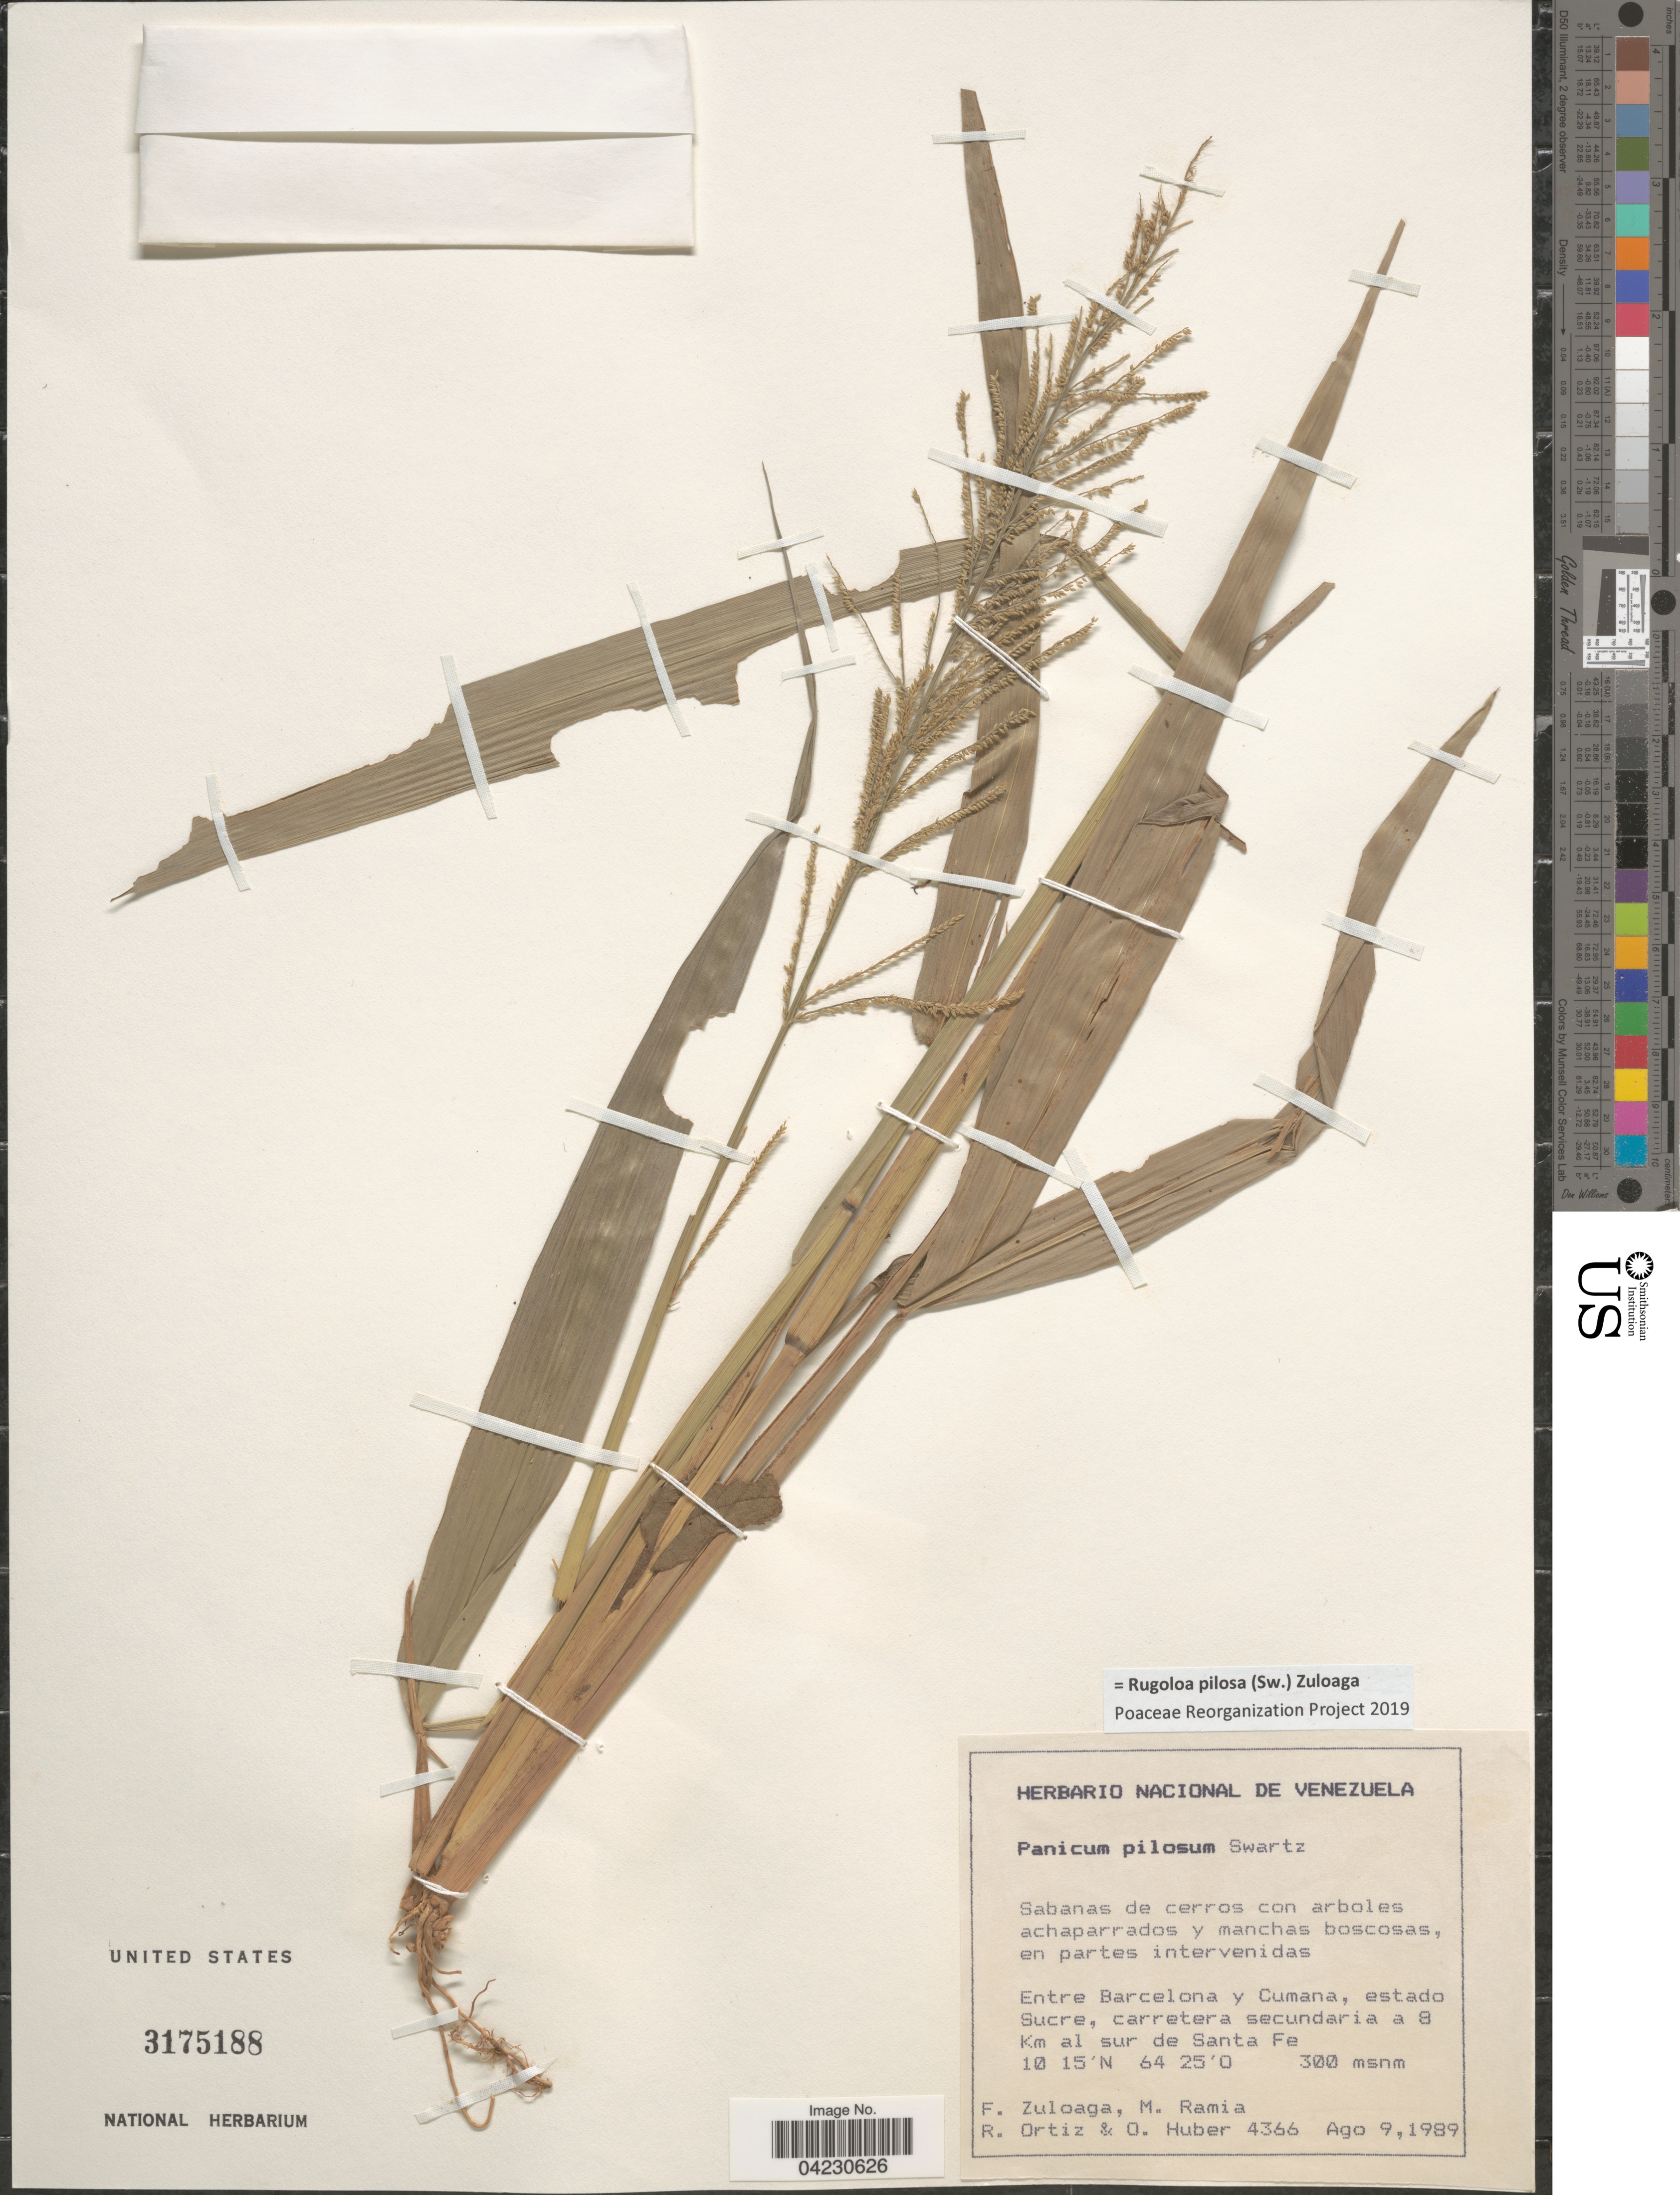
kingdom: Plantae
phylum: Tracheophyta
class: Liliopsida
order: Poales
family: Poaceae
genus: Rugoloa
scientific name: Rugoloa pilosa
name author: (Sw.) Zuloaga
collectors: F. Zuloaga, M. Ramia, R. Ortiz & O. Huber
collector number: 4366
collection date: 1989-08-09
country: Venezuela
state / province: Sucre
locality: Entre Barcelona y Cumana, carretera secundaria a 8 Km al sur de Santa Fe.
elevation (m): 300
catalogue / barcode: US 3175188